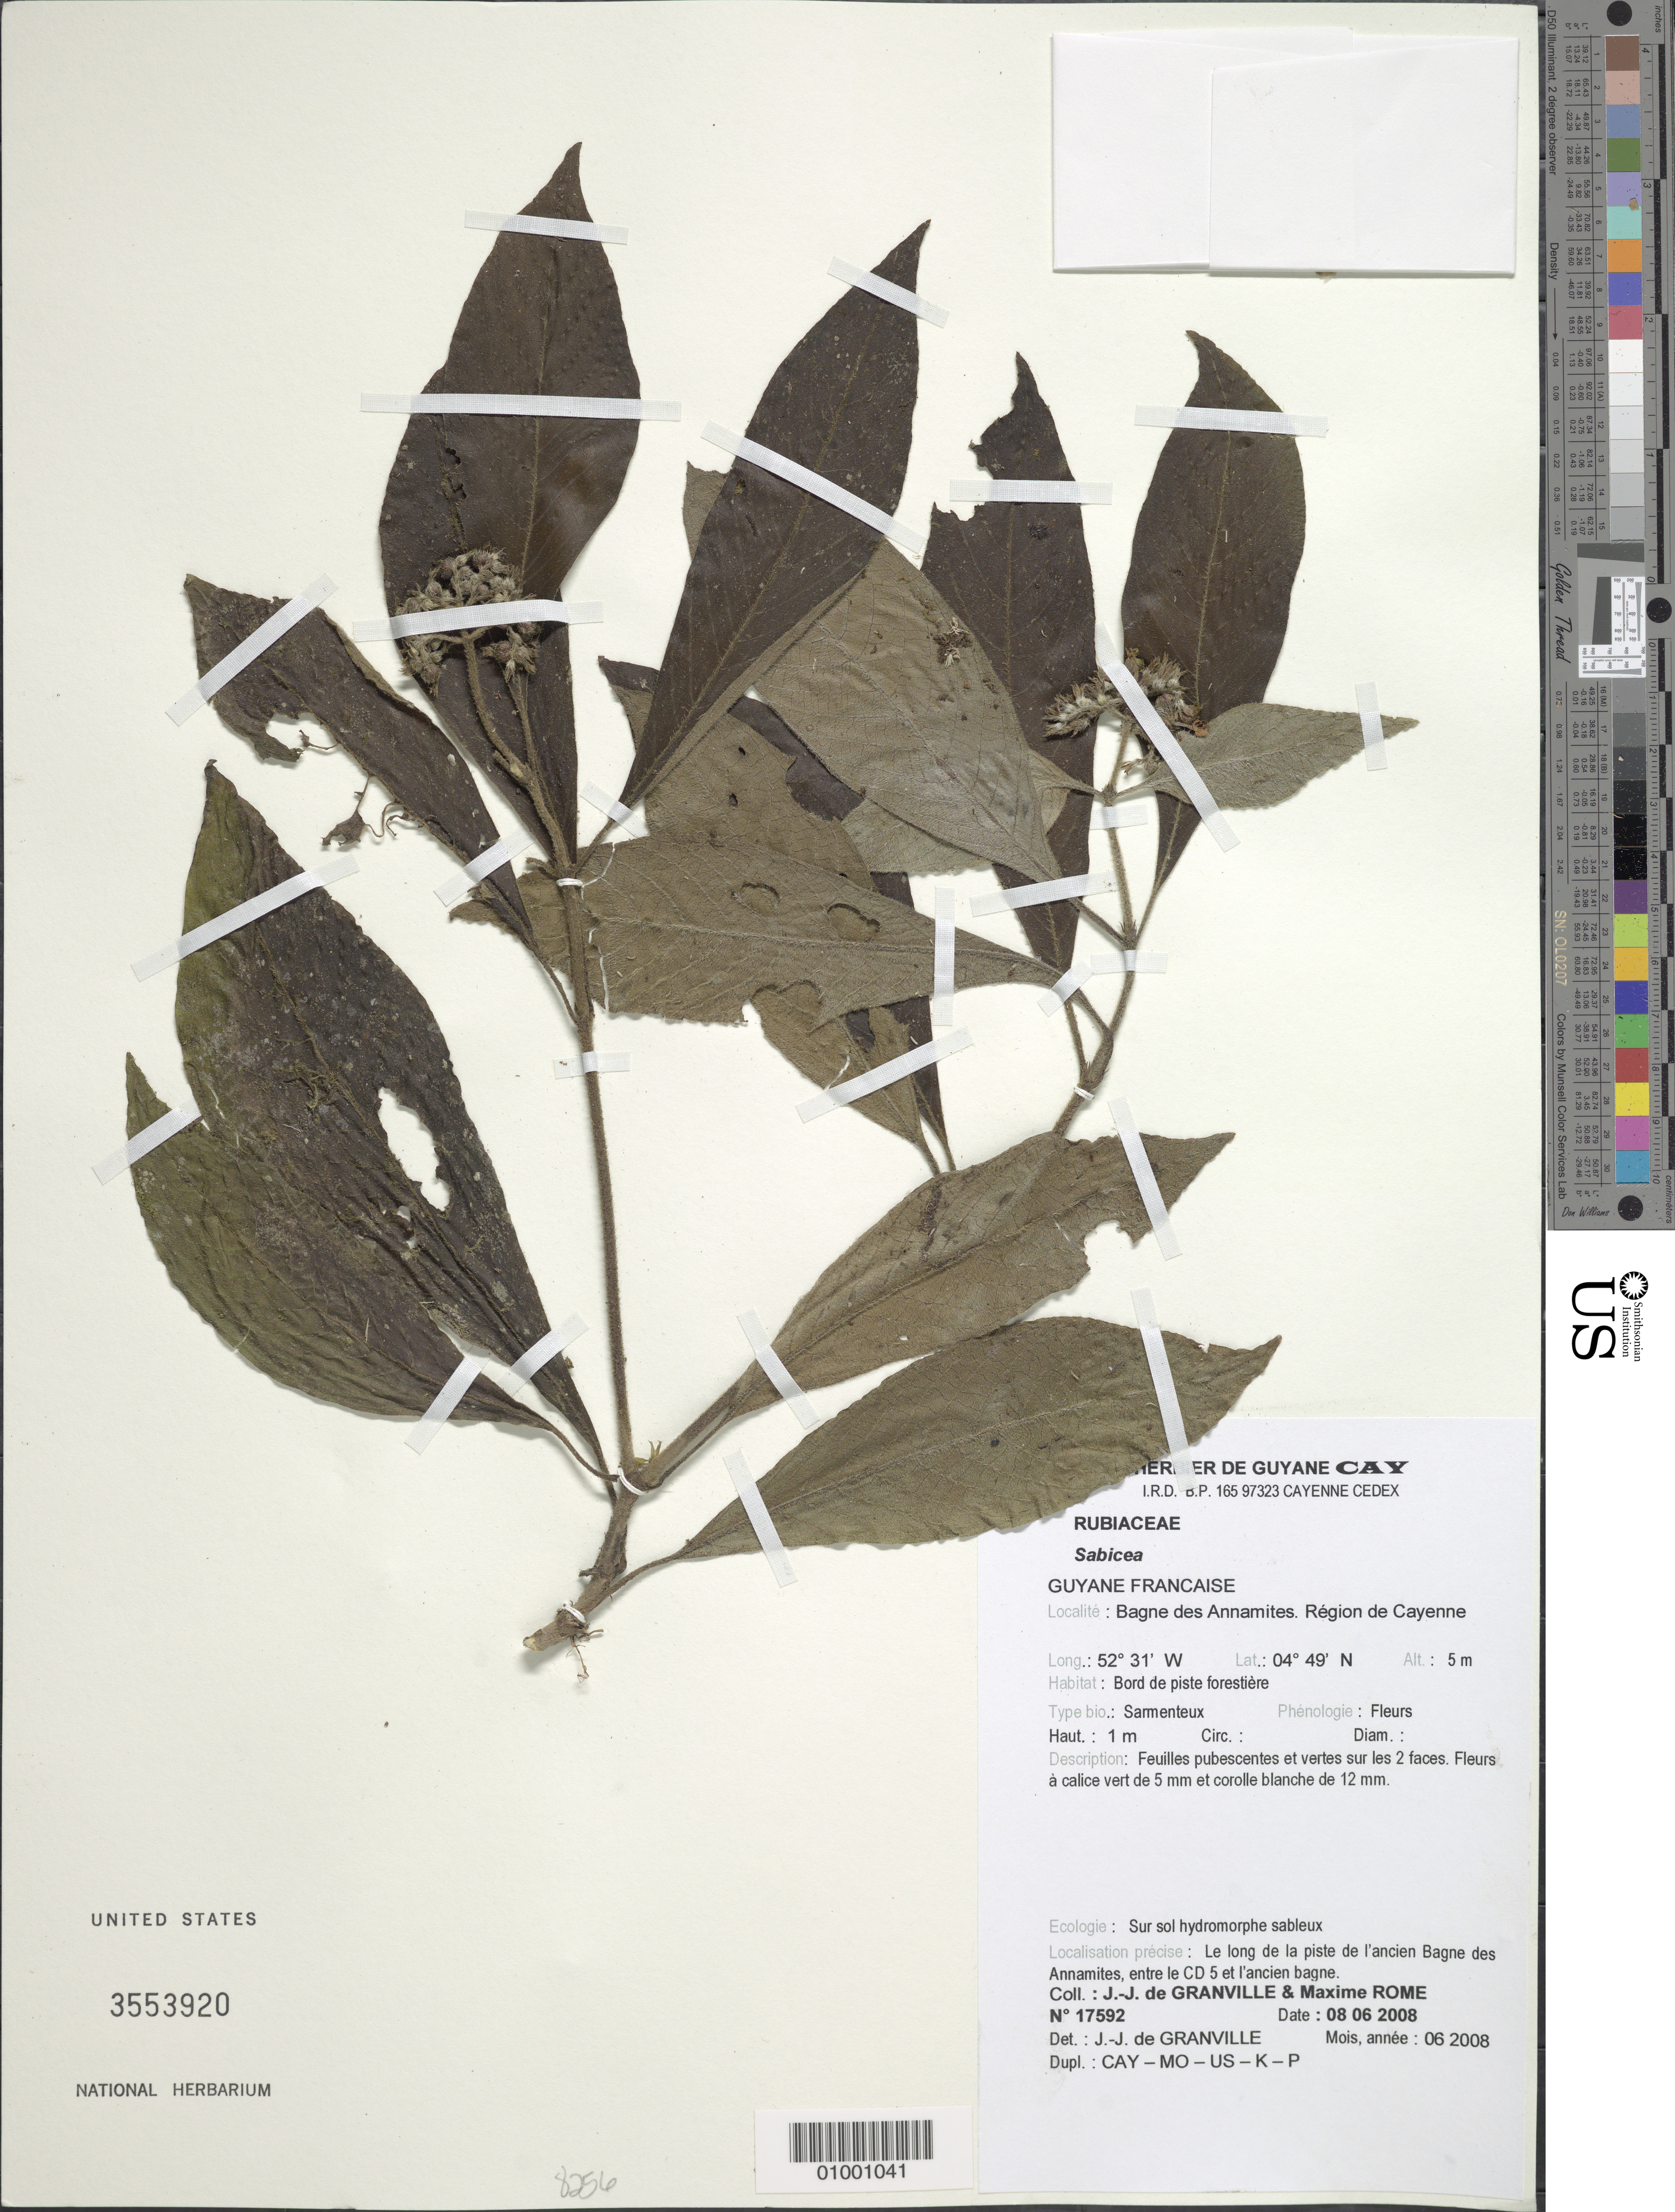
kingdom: Plantae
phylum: Tracheophyta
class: Magnoliopsida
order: Gentianales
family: Rubiaceae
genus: Sabicea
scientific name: Sabicea sp.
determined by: Granville, J. J. de, (CAY), Institut de Recherche pour le Developpement (IRD) (FRENCH GUIANA)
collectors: J.-J. de Granville & M. Rome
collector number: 17592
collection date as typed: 8-Jun-08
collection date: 2008-06-08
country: French Guiana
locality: Bagne des Annamites. Region de Cayenne. Le long de la piste de l'ancien Bagne des Annamites, entre le CD 5 et l'ancien bagne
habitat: Bord de piste forestiere. Sur sol hydromorphe sableux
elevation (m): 5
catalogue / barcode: US 3553920